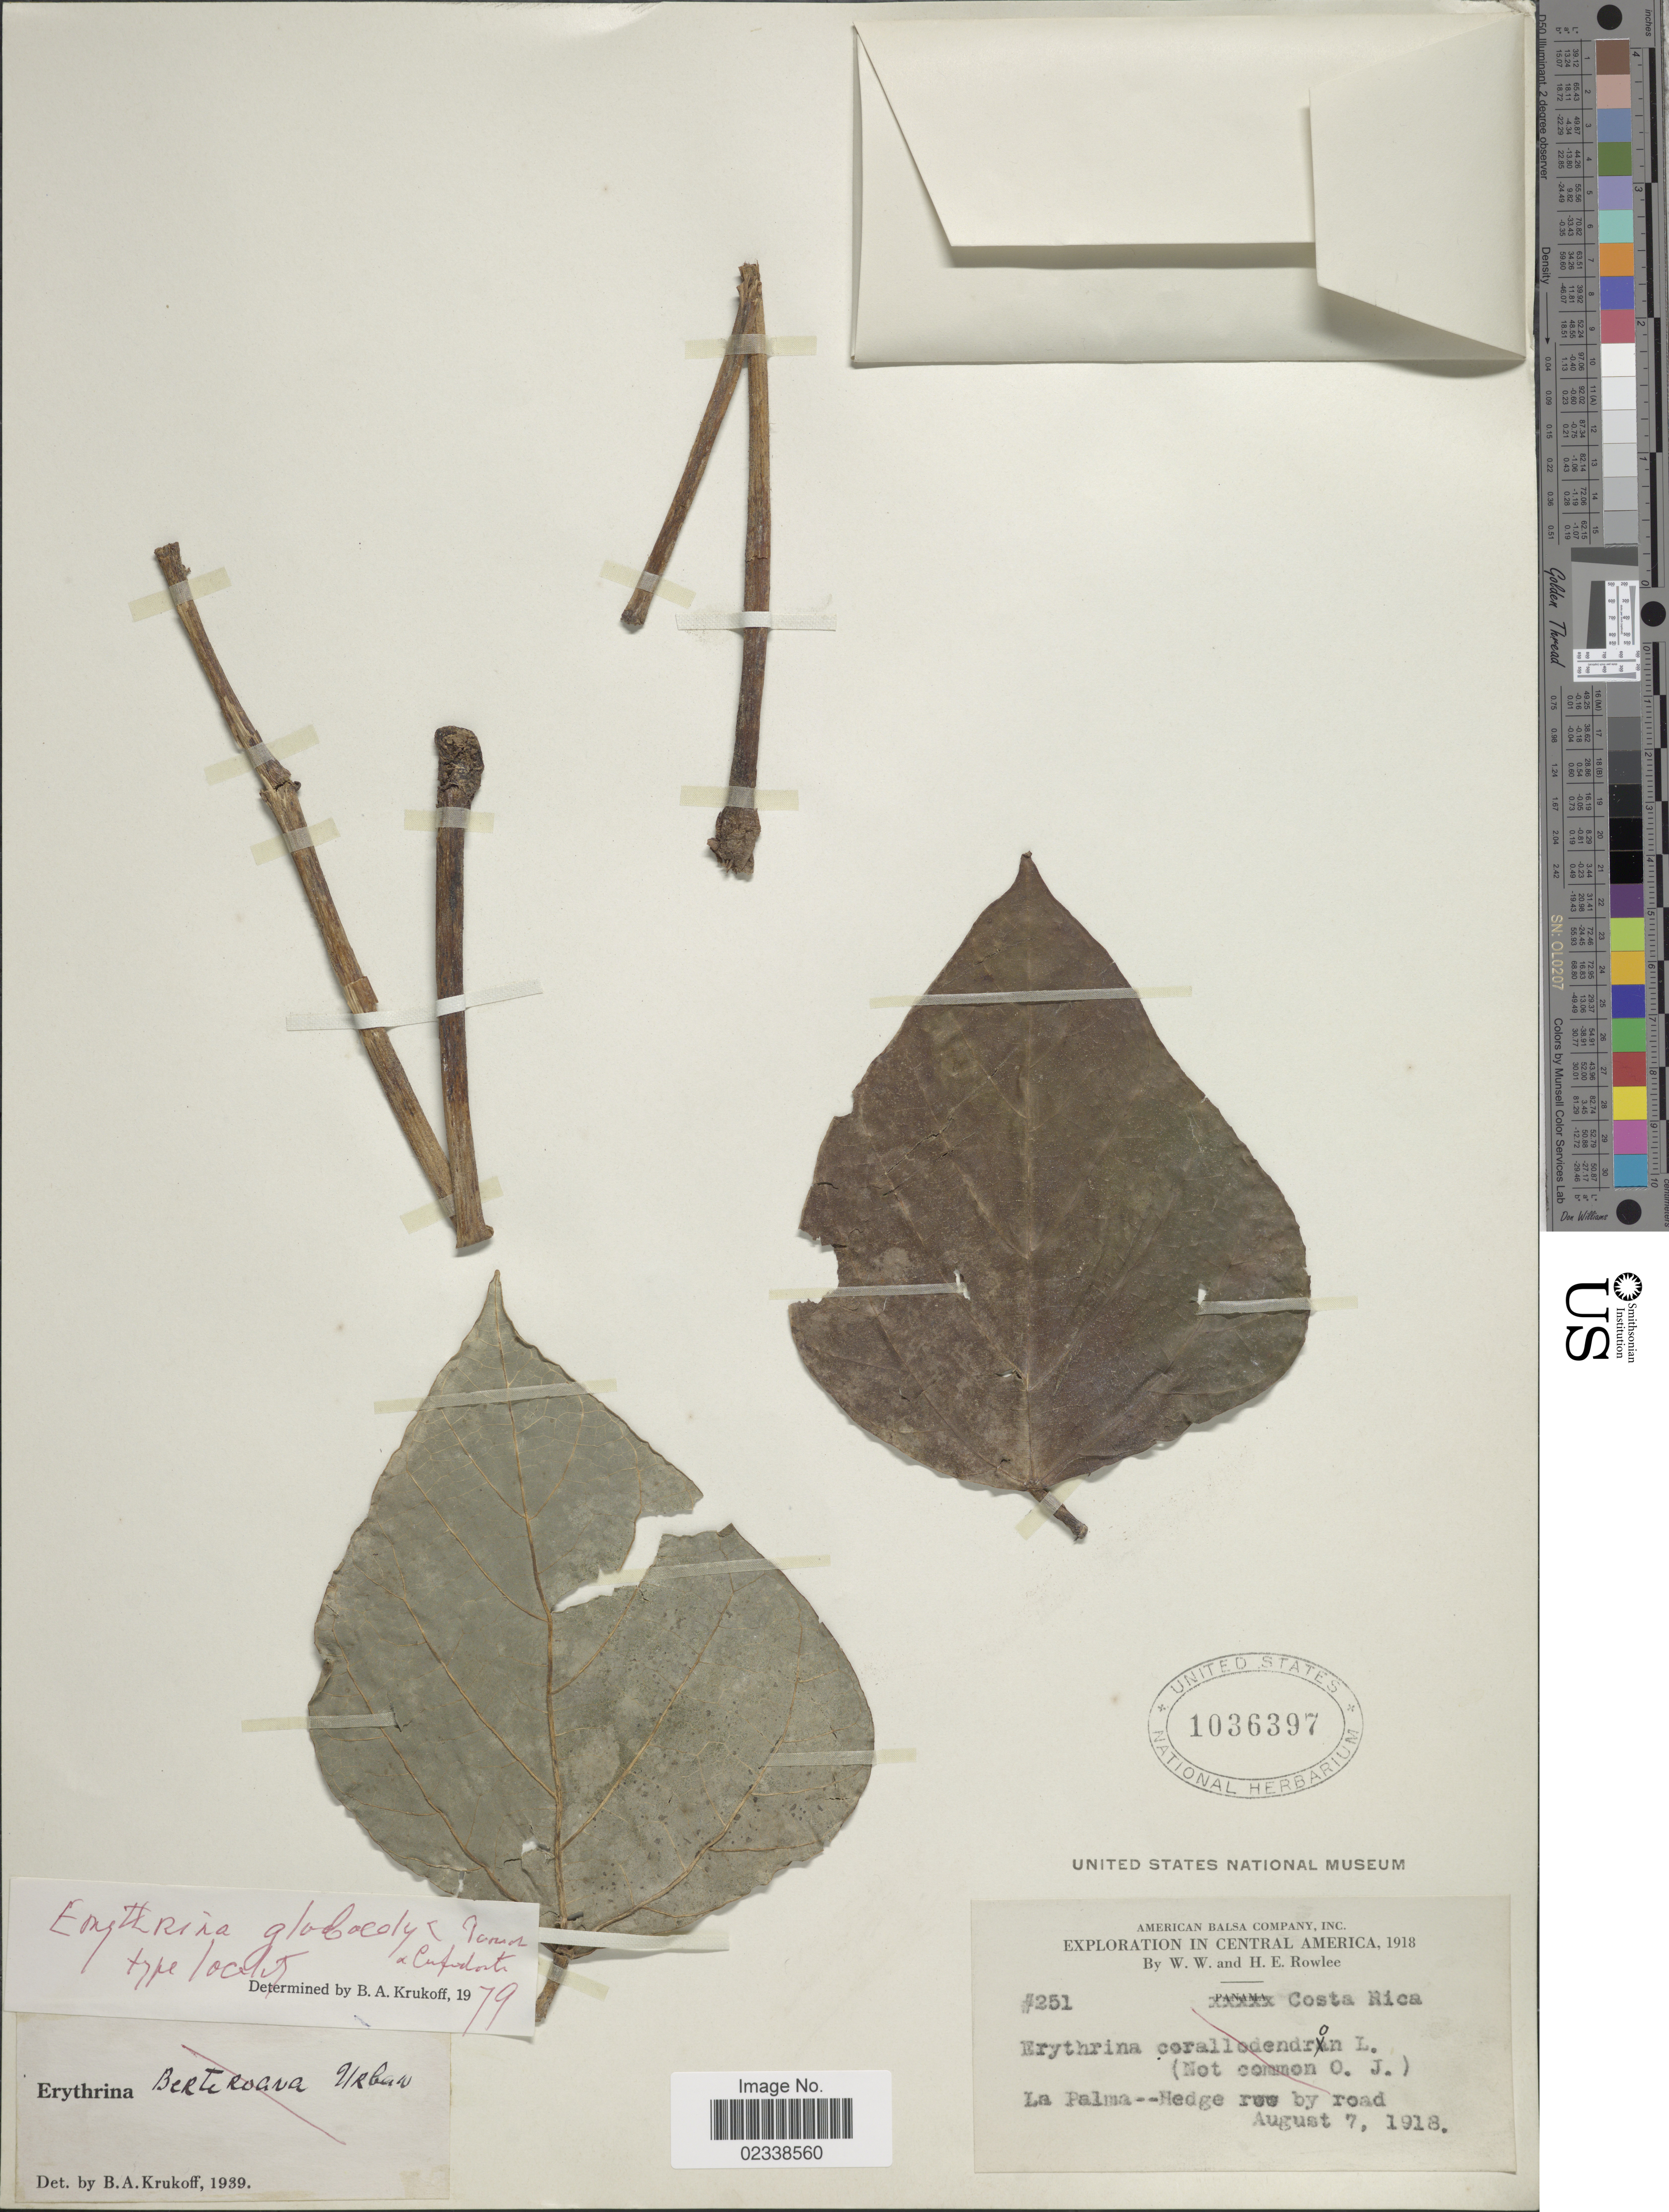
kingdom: Plantae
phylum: Tracheophyta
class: Magnoliopsida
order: Fabales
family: Fabaceae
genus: Erythrina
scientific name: Erythrina globocalyx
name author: Porsch & Cufod.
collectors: W. W. Rowlee & H. E. Rowlee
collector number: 251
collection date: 1918-08-07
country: Costa Rica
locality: La Palma, Hedge row by road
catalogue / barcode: US 1036397